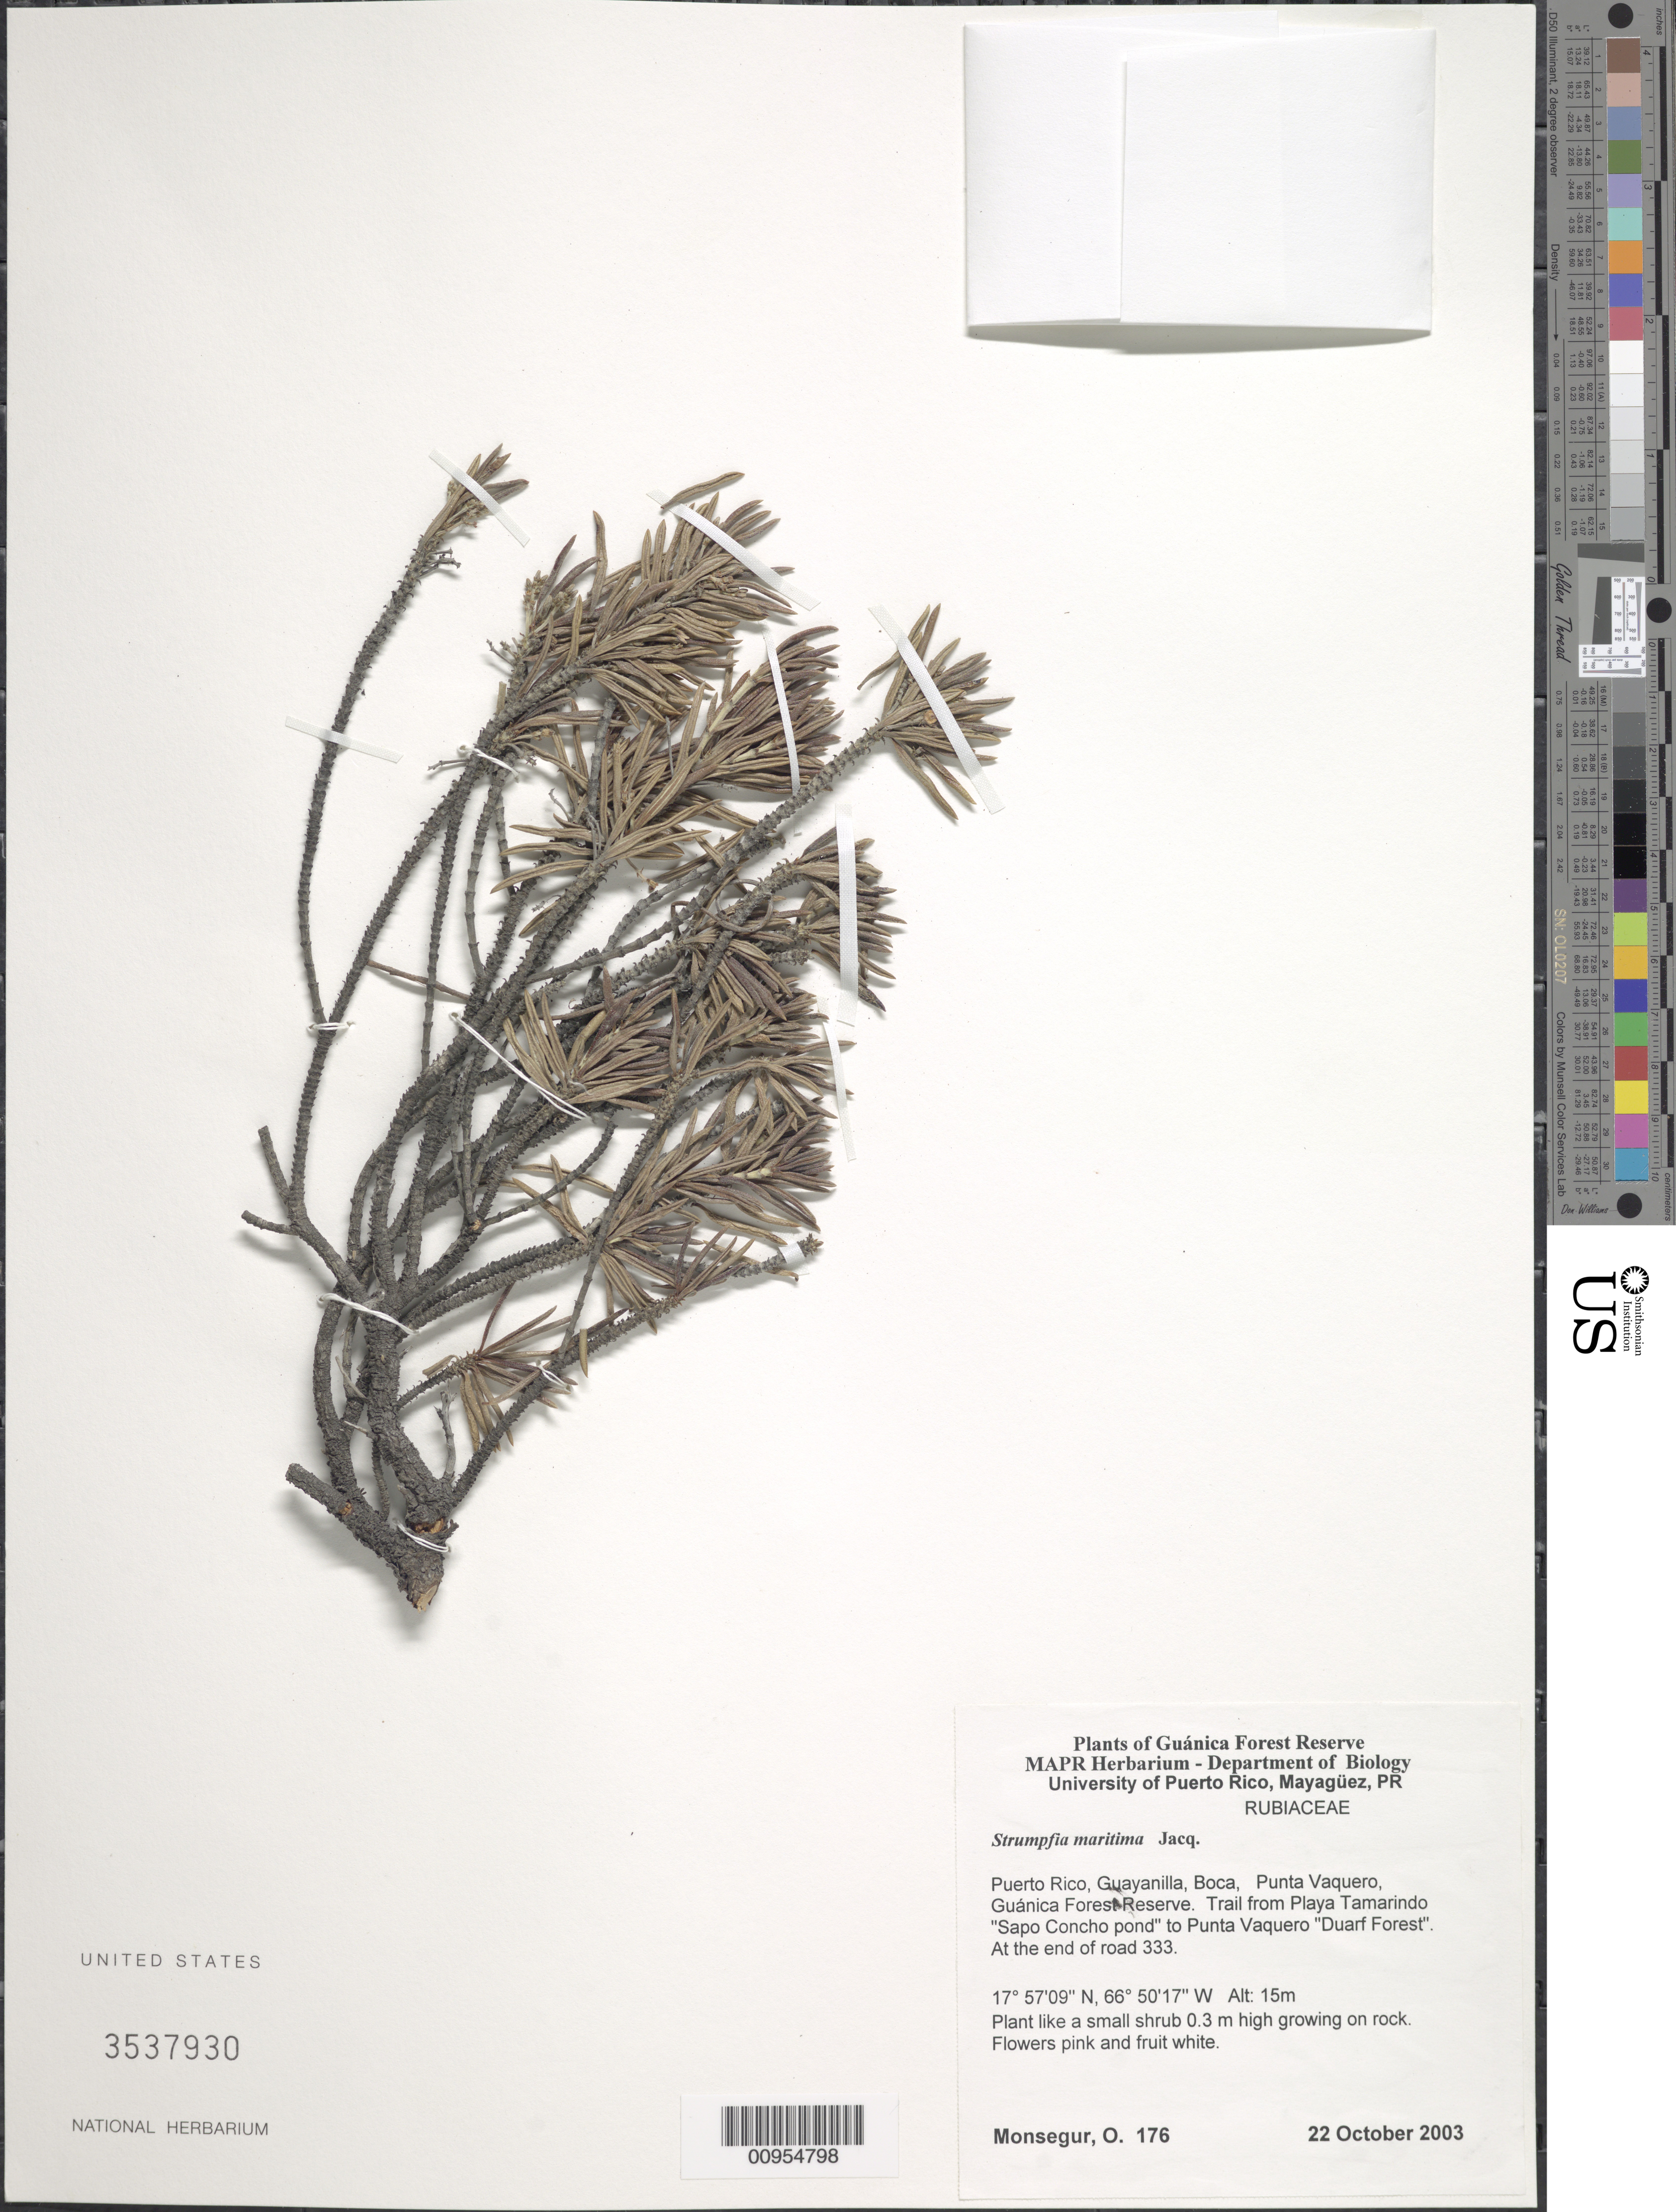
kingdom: Plantae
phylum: Tracheophyta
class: Magnoliopsida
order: Gentianales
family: Rubiaceae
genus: Strumpfia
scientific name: Strumpfia maritima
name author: Jacq.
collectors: O. Monsegur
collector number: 176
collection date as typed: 22 Oct 2003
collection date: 2003-10-22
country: Puerto Rico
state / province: Guayanilla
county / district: Boca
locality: Guánica Forest Reserve. Punta Vaquero. Trail from Playa Tamarindo "Sapo Concho pond" to Punta Vaquero "Dwarf Forest". At the end of road 333.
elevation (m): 15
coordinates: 17.57087, 66.50169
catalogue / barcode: US 3537930